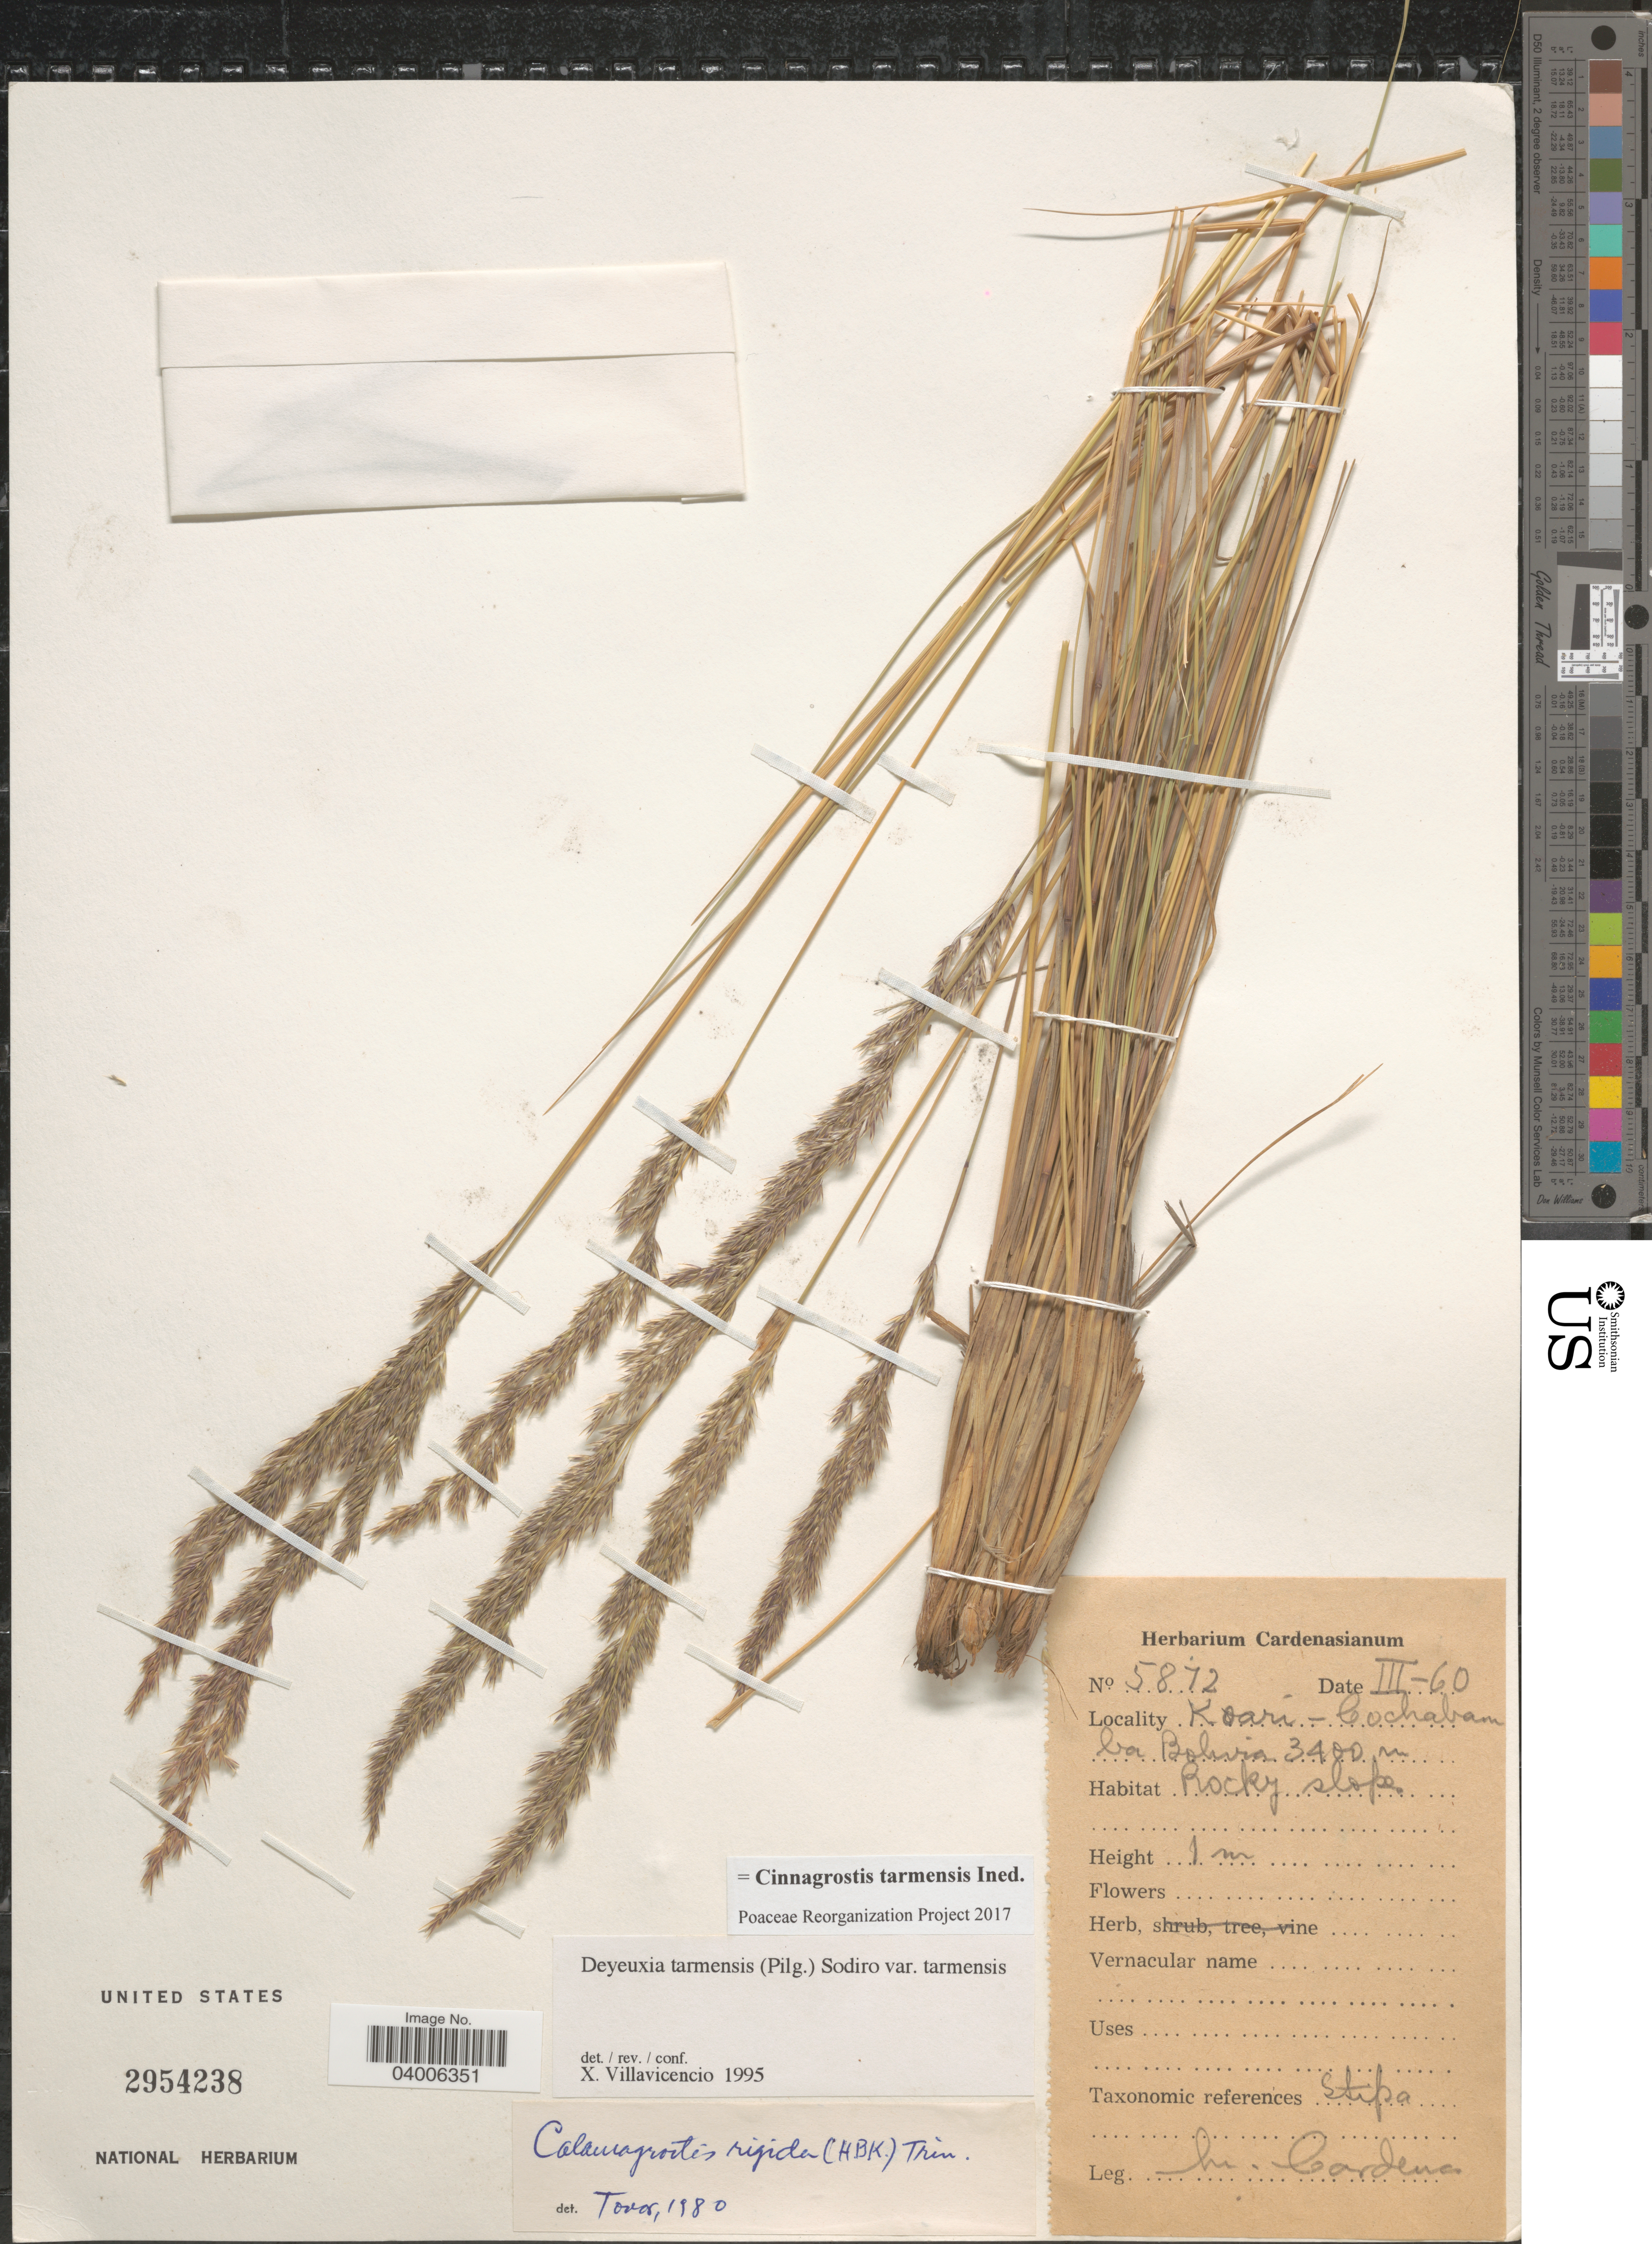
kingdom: Plantae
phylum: Tracheophyta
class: Liliopsida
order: Poales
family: Poaceae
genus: Cinnagrostis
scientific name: Cinnagrostis tarmensis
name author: (Pilg.) P.M. Peterson et al.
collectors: M. Cárdenas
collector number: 5872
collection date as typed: Transcribed d/m/y: /3/60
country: Bolivia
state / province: Cochabamba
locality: Koari.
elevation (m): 3400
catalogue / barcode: US 2954238